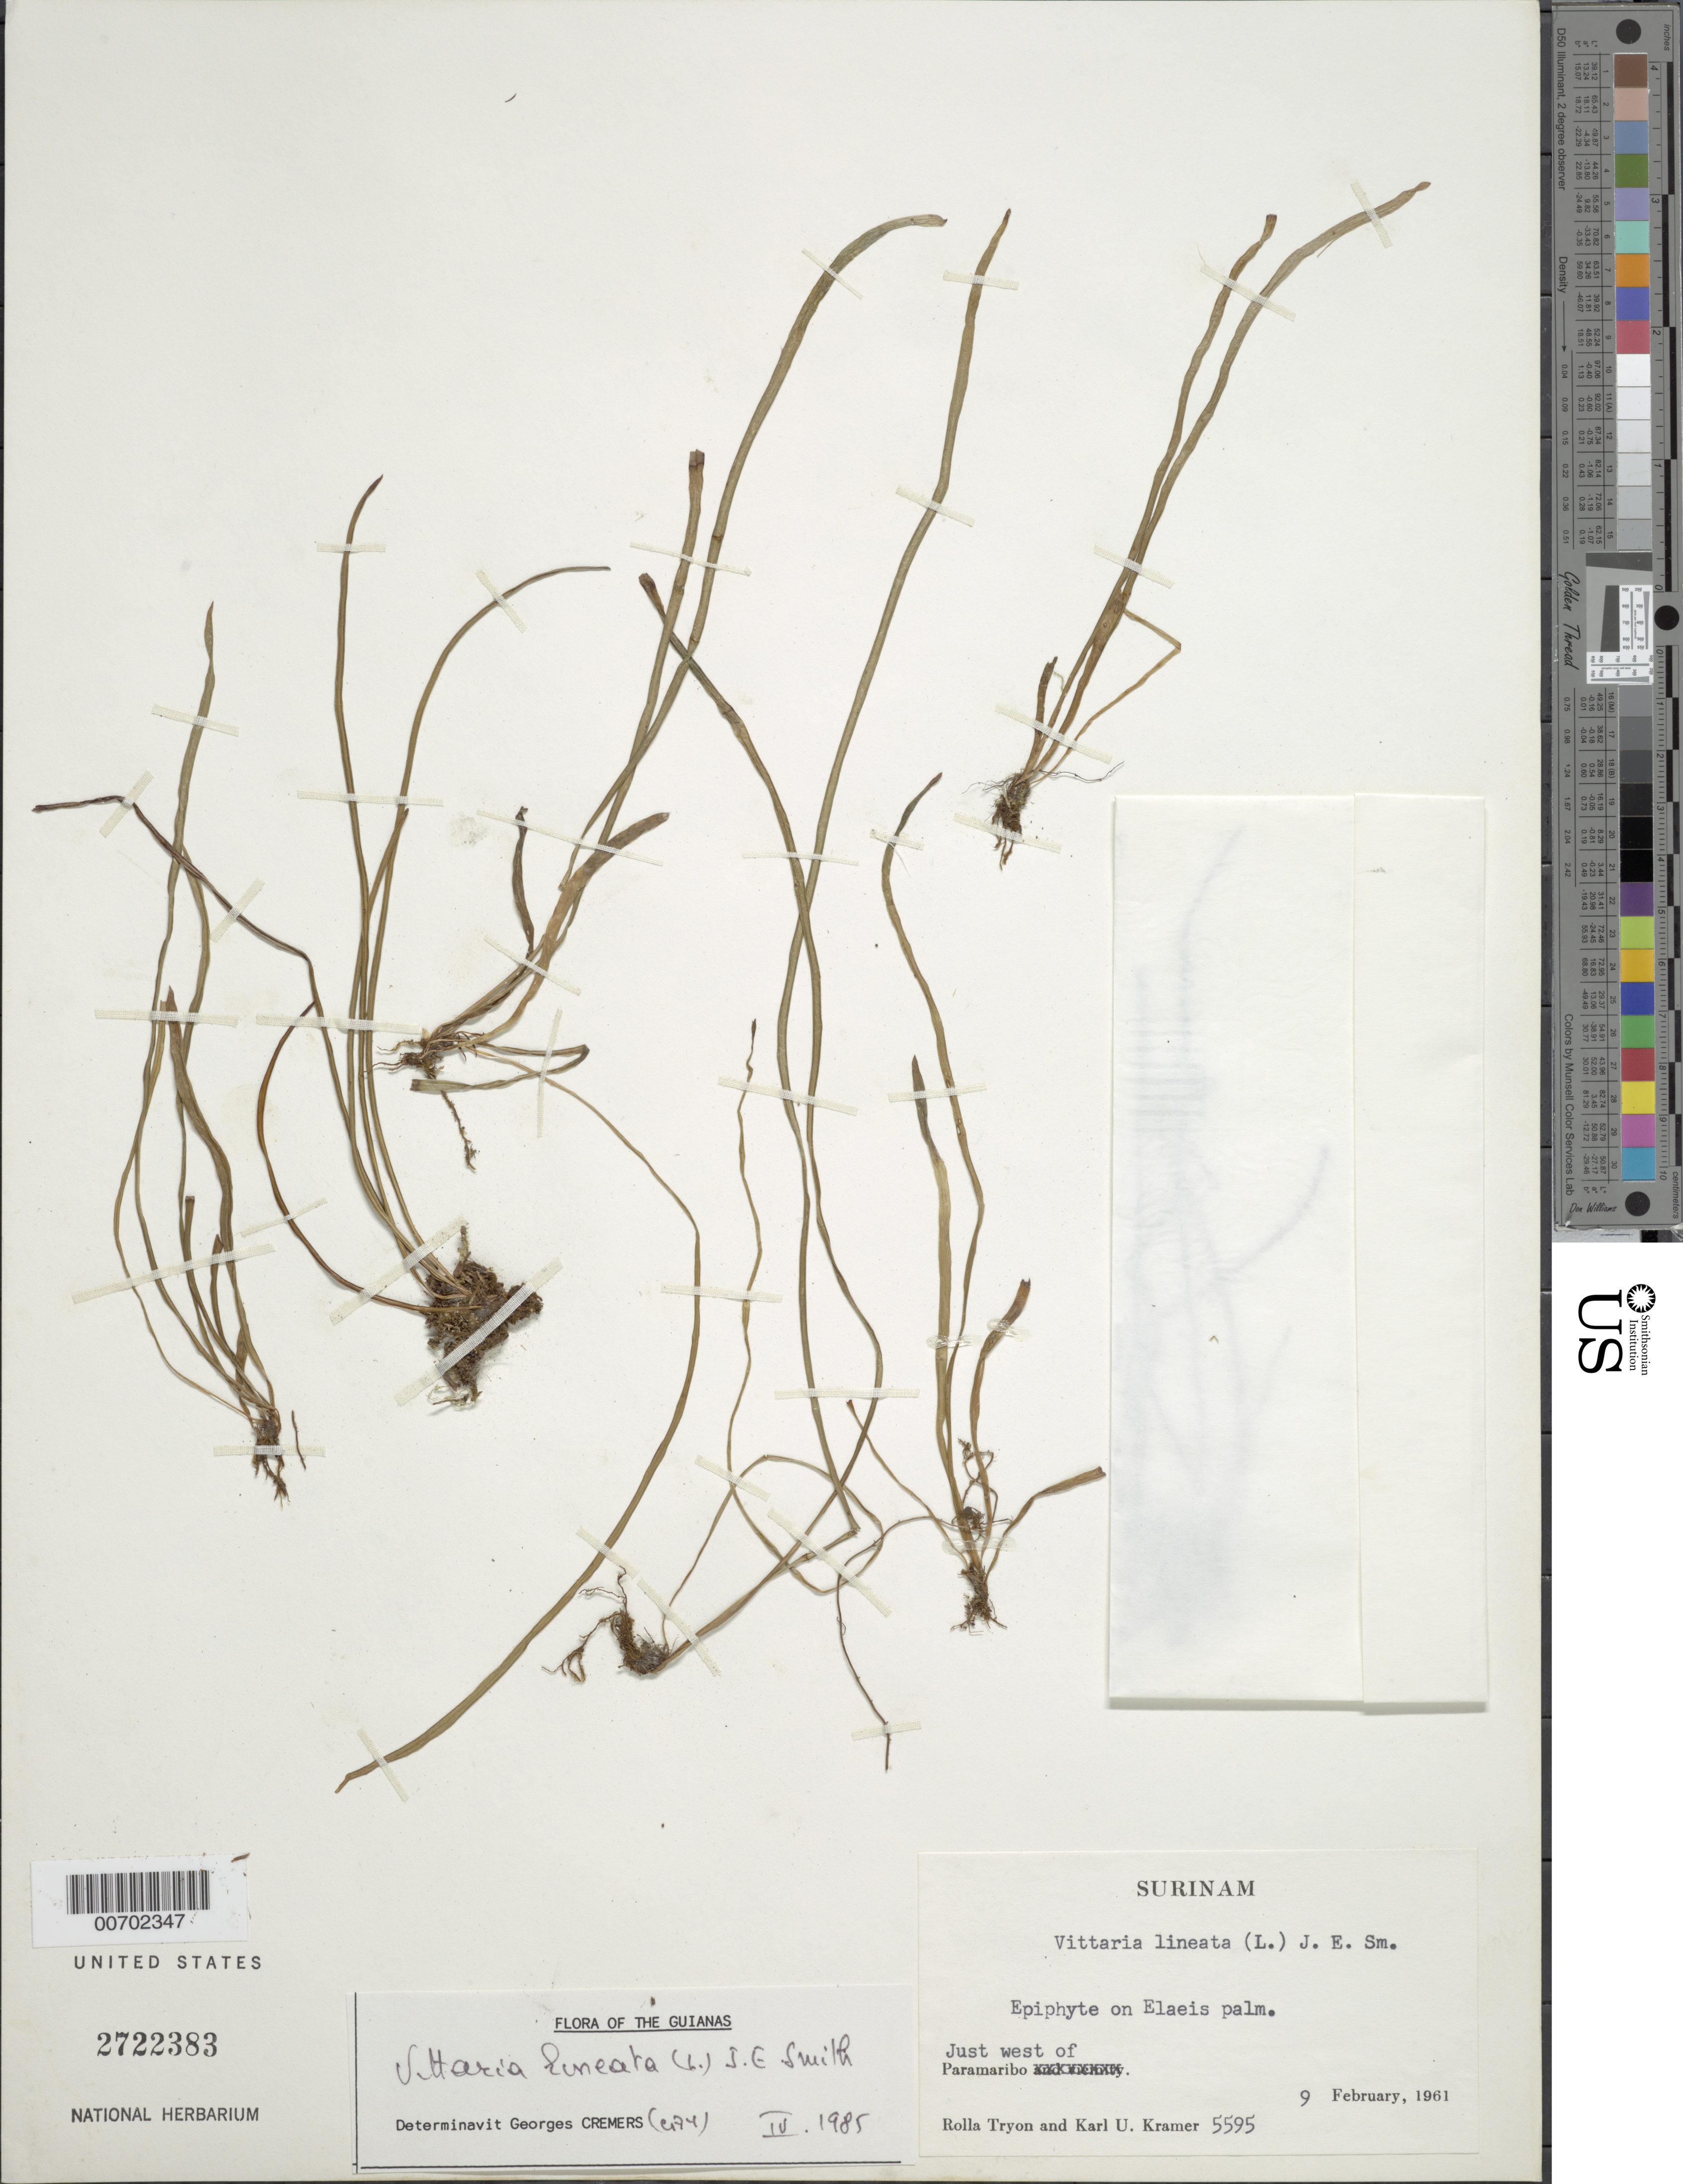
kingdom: Plantae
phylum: Tracheophyta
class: Polypodiopsida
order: Polypodiales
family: Pteridaceae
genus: Vittaria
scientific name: Vittaria lineata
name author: (L.) Sm.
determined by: Cremers, Georges A.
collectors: R. M. Tryon & K. U. Kramer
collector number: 5595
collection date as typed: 9-Feb-61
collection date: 1961-02-09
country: Suriname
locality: Paramaribo, just W of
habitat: On Elaeis palm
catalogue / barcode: US 2722383